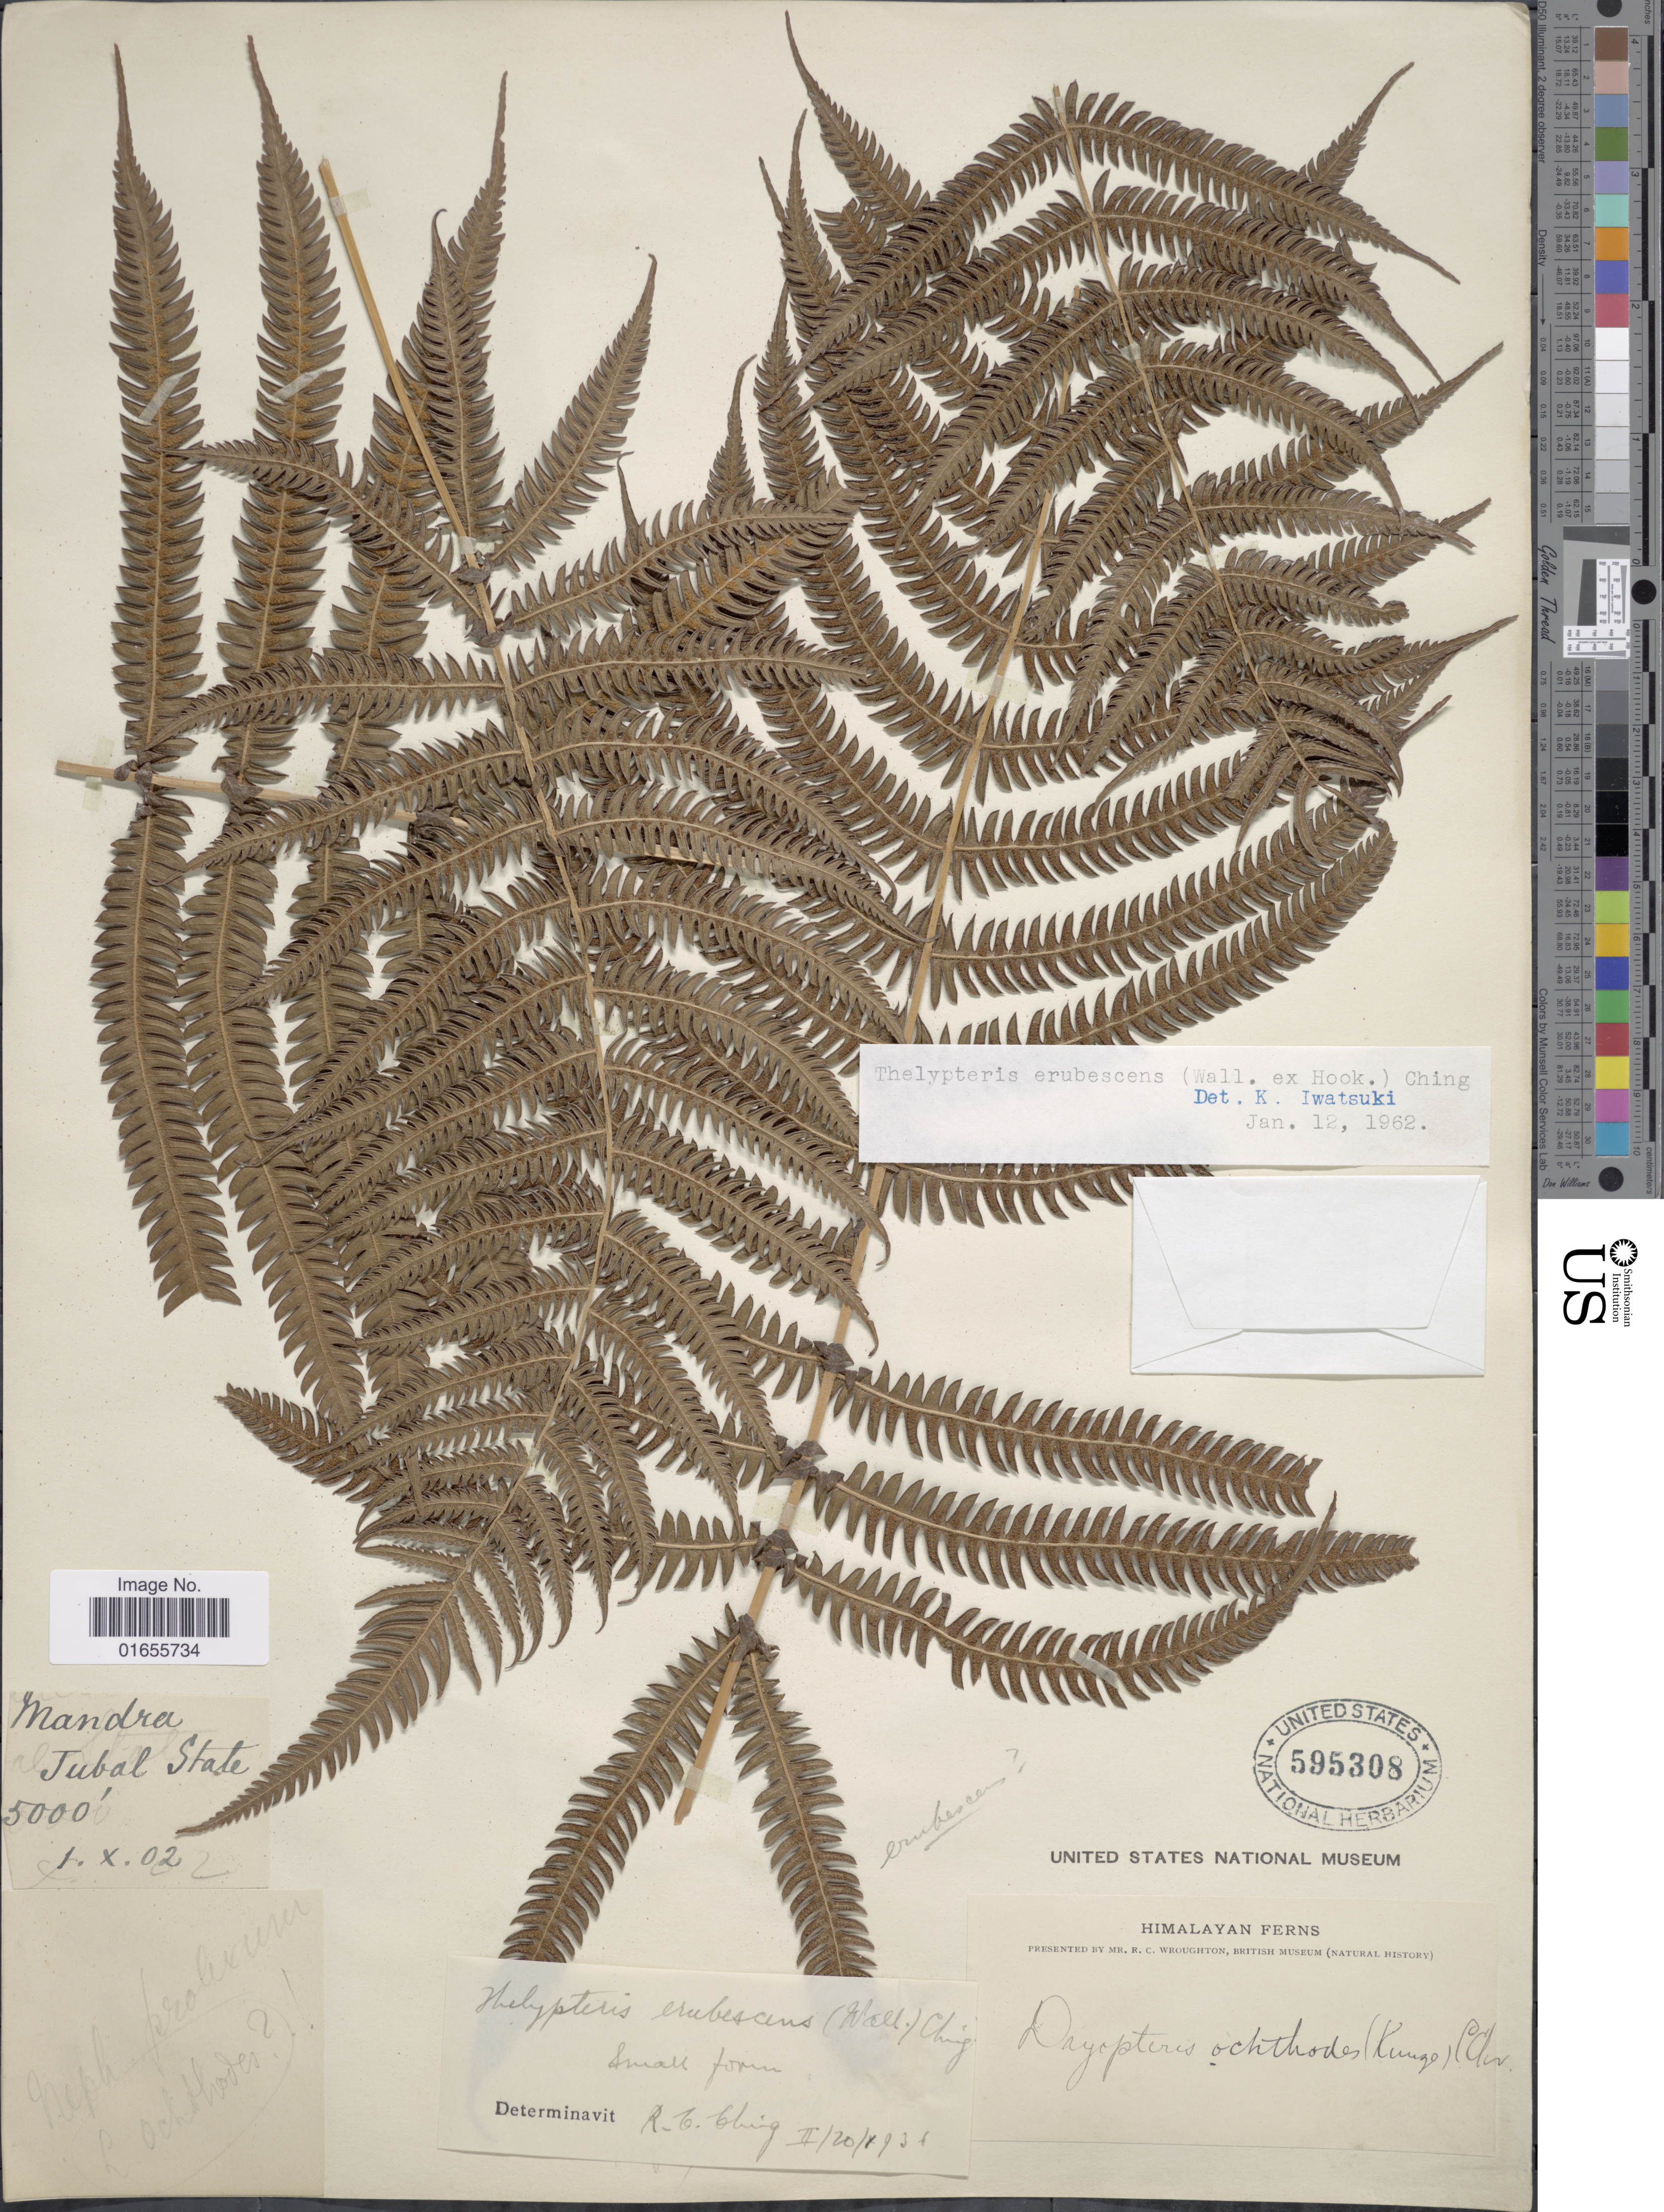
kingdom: Plantae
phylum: Tracheophyta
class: Polypodiopsida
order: Polypodiales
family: Thelypteridaceae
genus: Glaphyropteridopsis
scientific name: Glaphyropteridopsis erubescens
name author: (Wall. ex Hook.) Ching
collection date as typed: Transcribed d/m/y: 1/10/2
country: India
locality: Himalayan, Mandra Jubal State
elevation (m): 1524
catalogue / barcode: US 595308